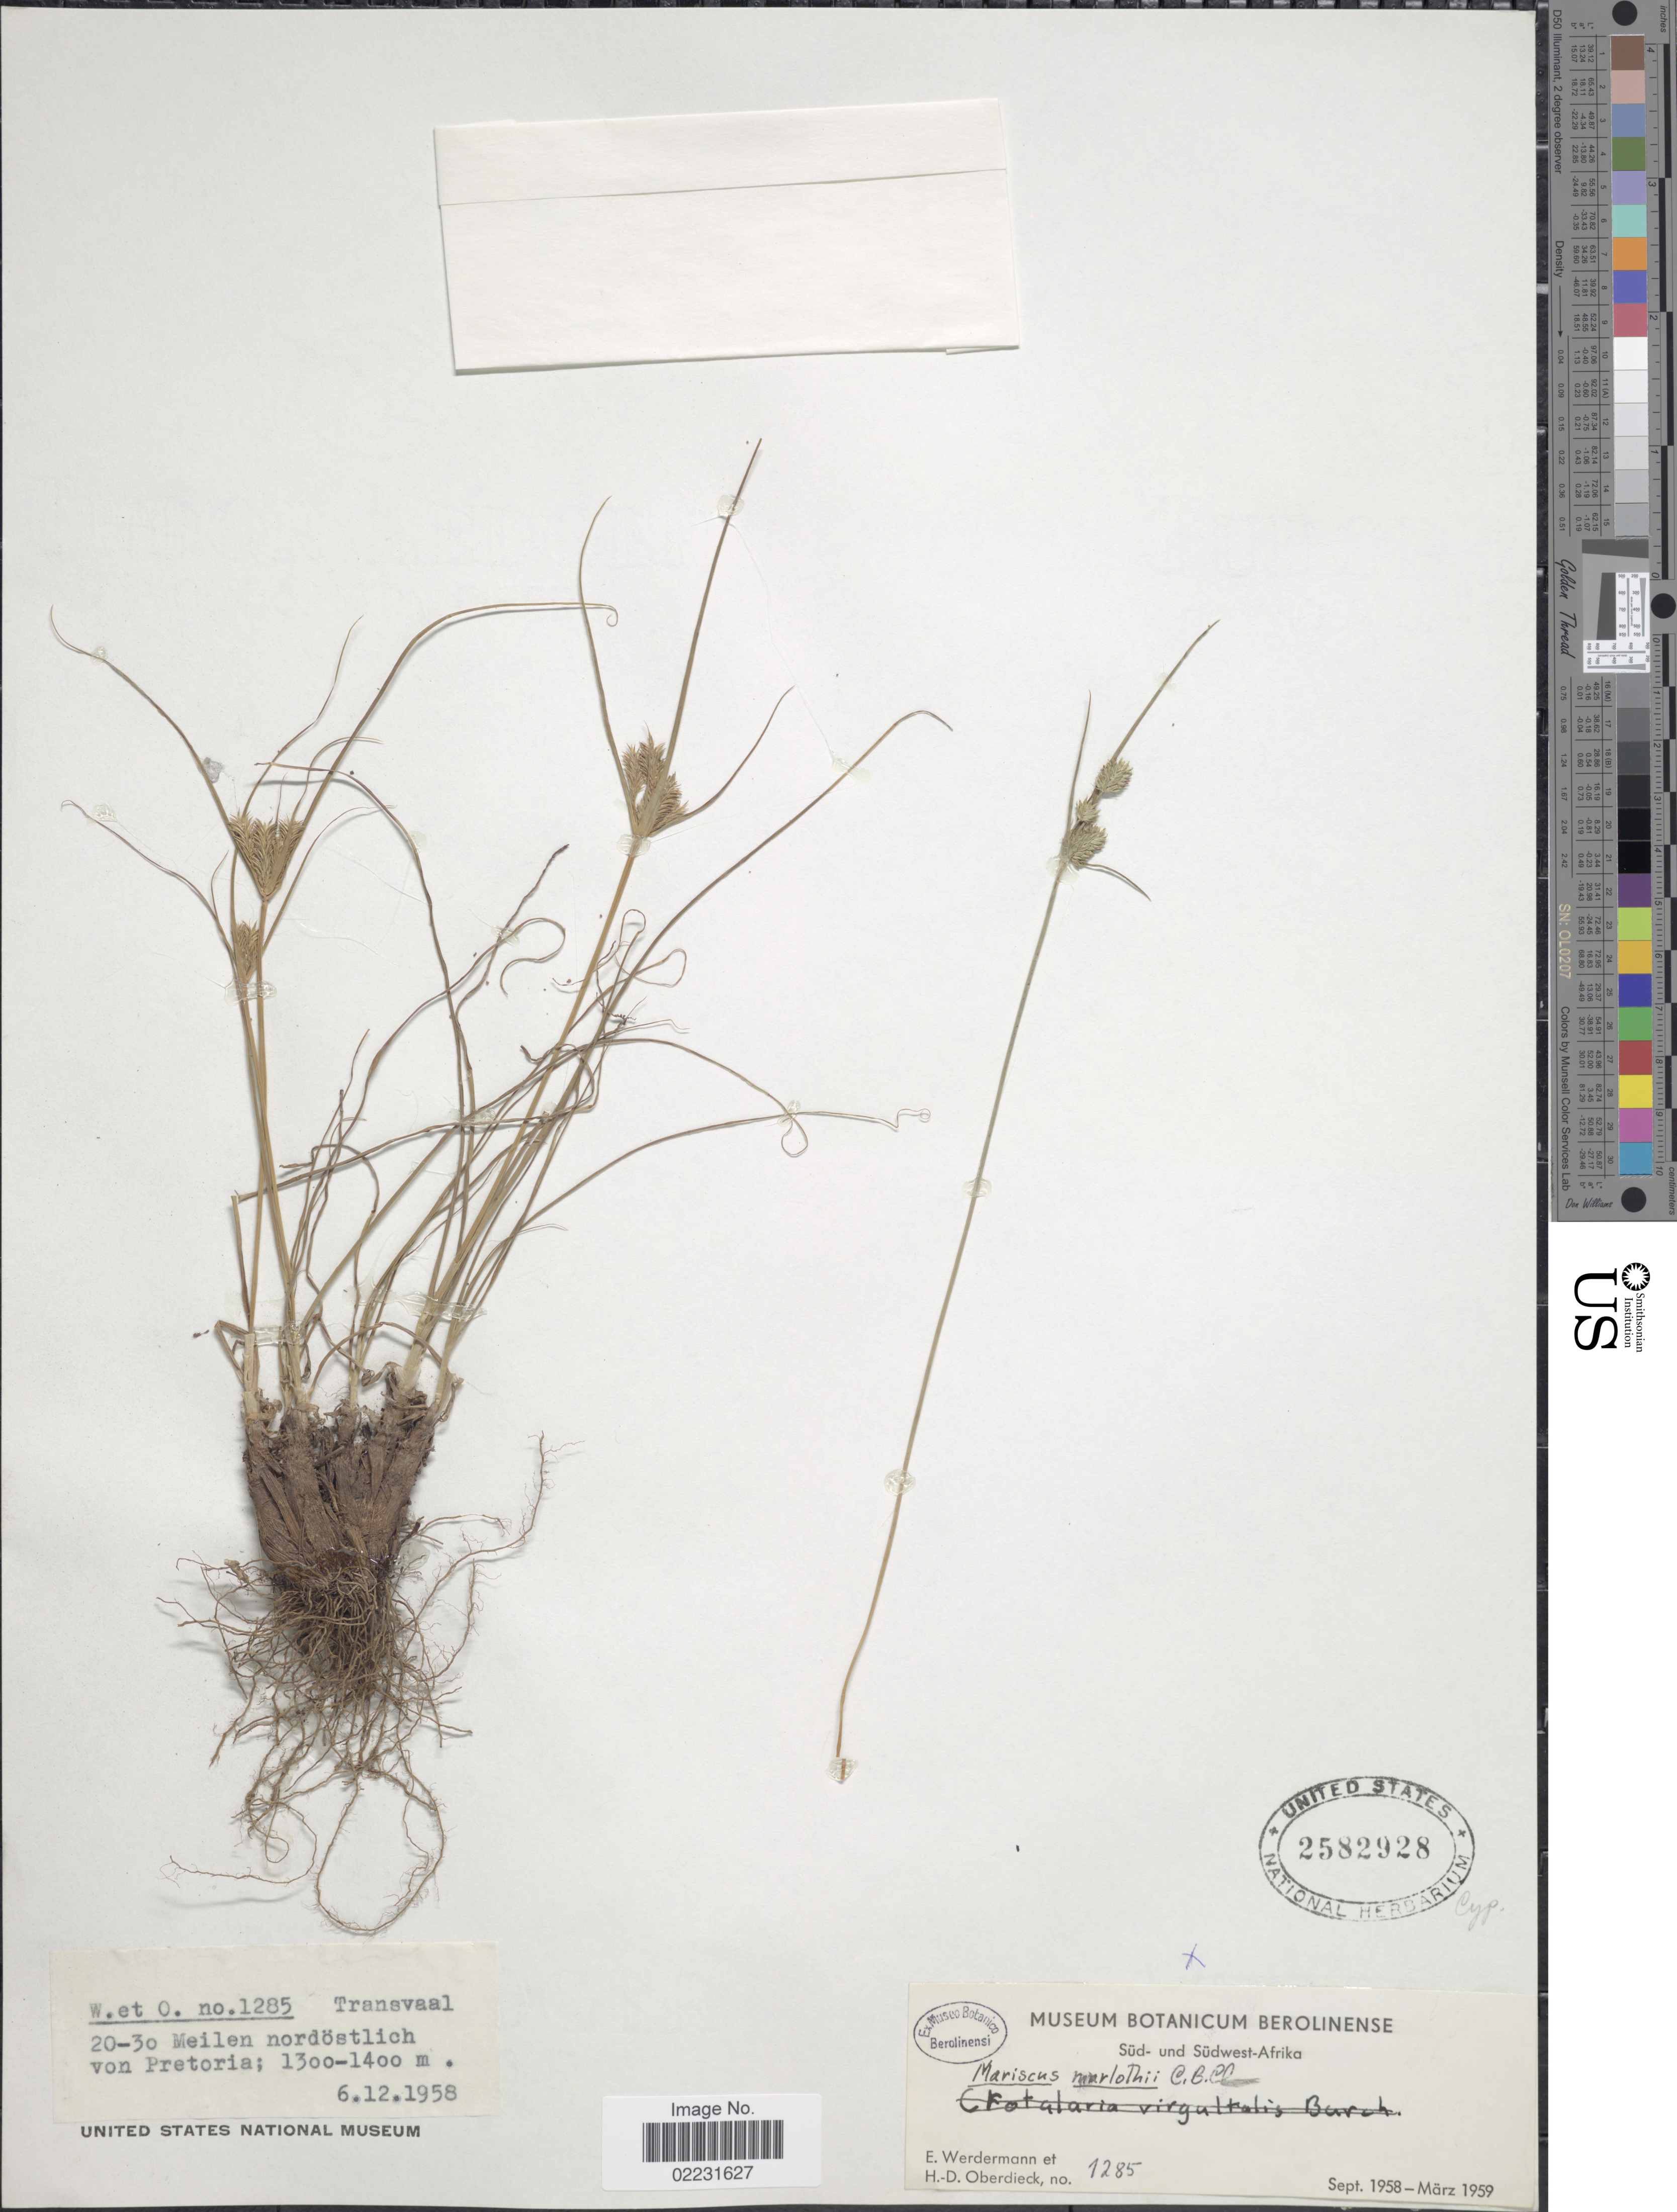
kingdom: Plantae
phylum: Tracheophyta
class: Liliopsida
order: Poales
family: Cyperaceae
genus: Cyperus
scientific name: Cyperus marlothii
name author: Boeckeler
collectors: E. Werdermann & H. Oberdieck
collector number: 1285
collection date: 1958-12-06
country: South Africa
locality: Sud- und Sudwest-Afrika, Transvaal, 20-30 meilen nordostlich von Pretoria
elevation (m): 1300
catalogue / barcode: US 2582928